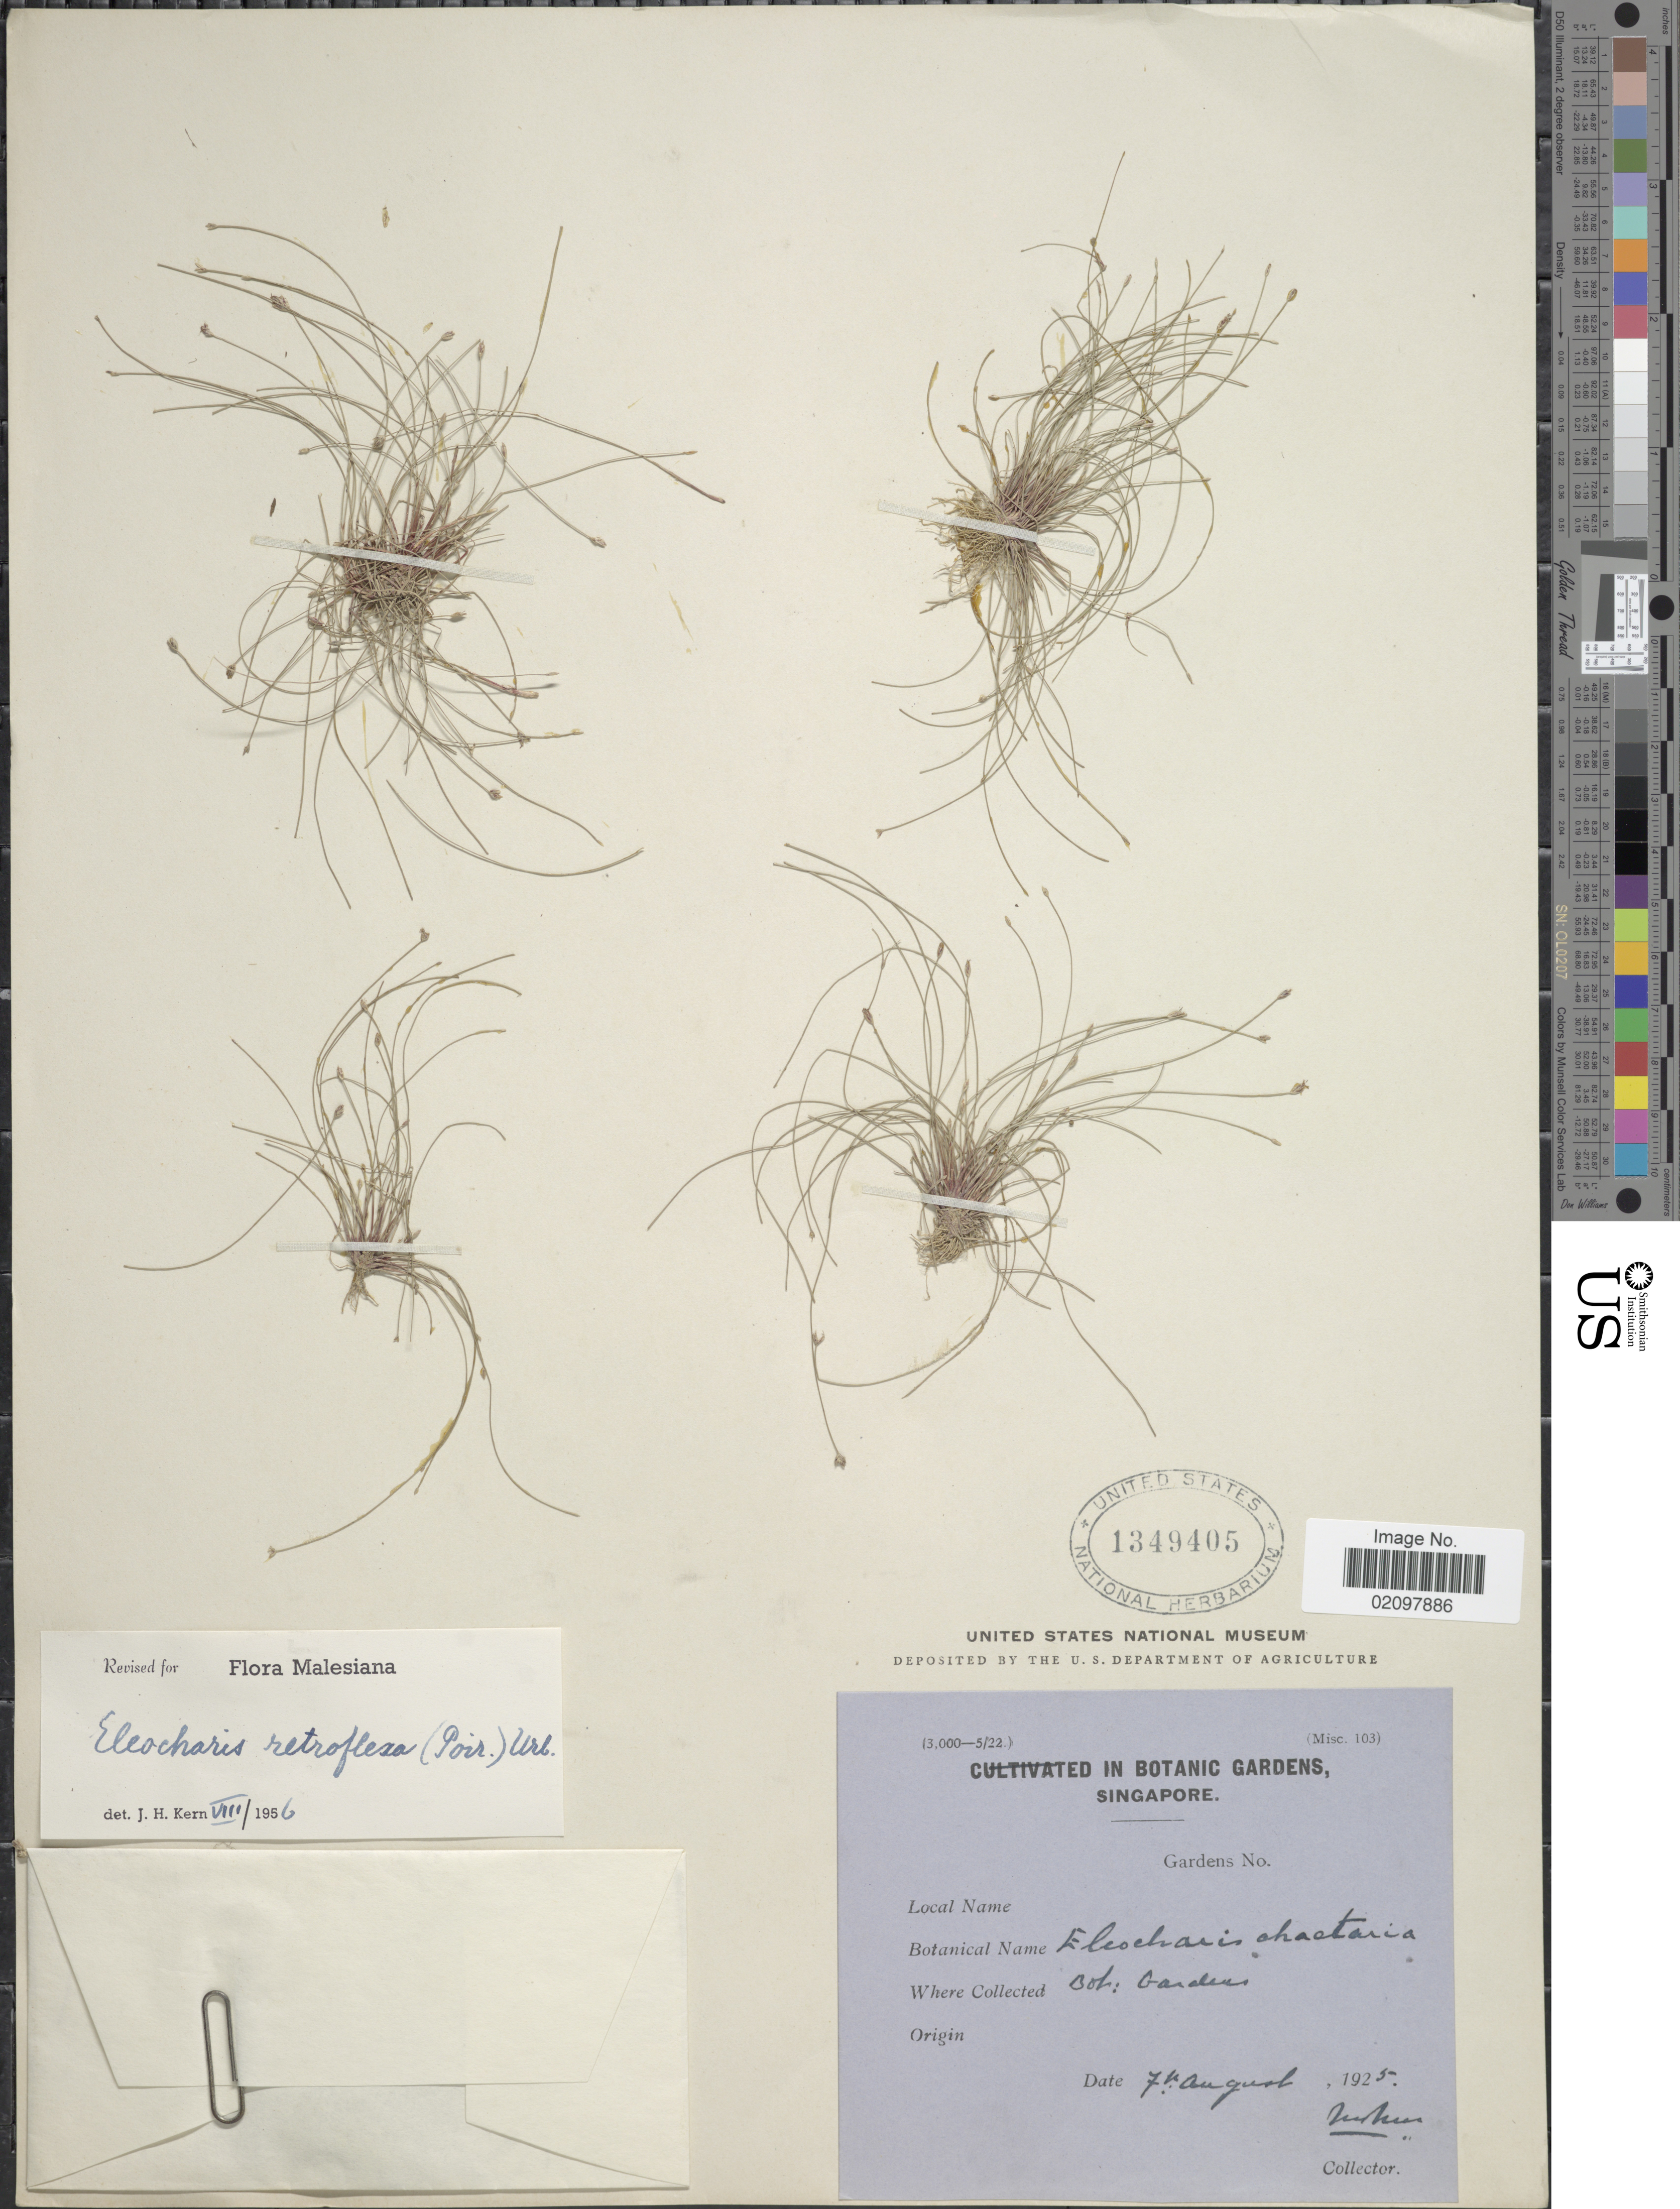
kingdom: Plantae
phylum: Tracheophyta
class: Liliopsida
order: Poales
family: Cyperaceae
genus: Eleocharis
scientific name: Eleocharis retroflexa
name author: (Poir.) Urb.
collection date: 1925-08-07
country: Singapore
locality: Bot: Gardens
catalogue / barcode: US 1349405